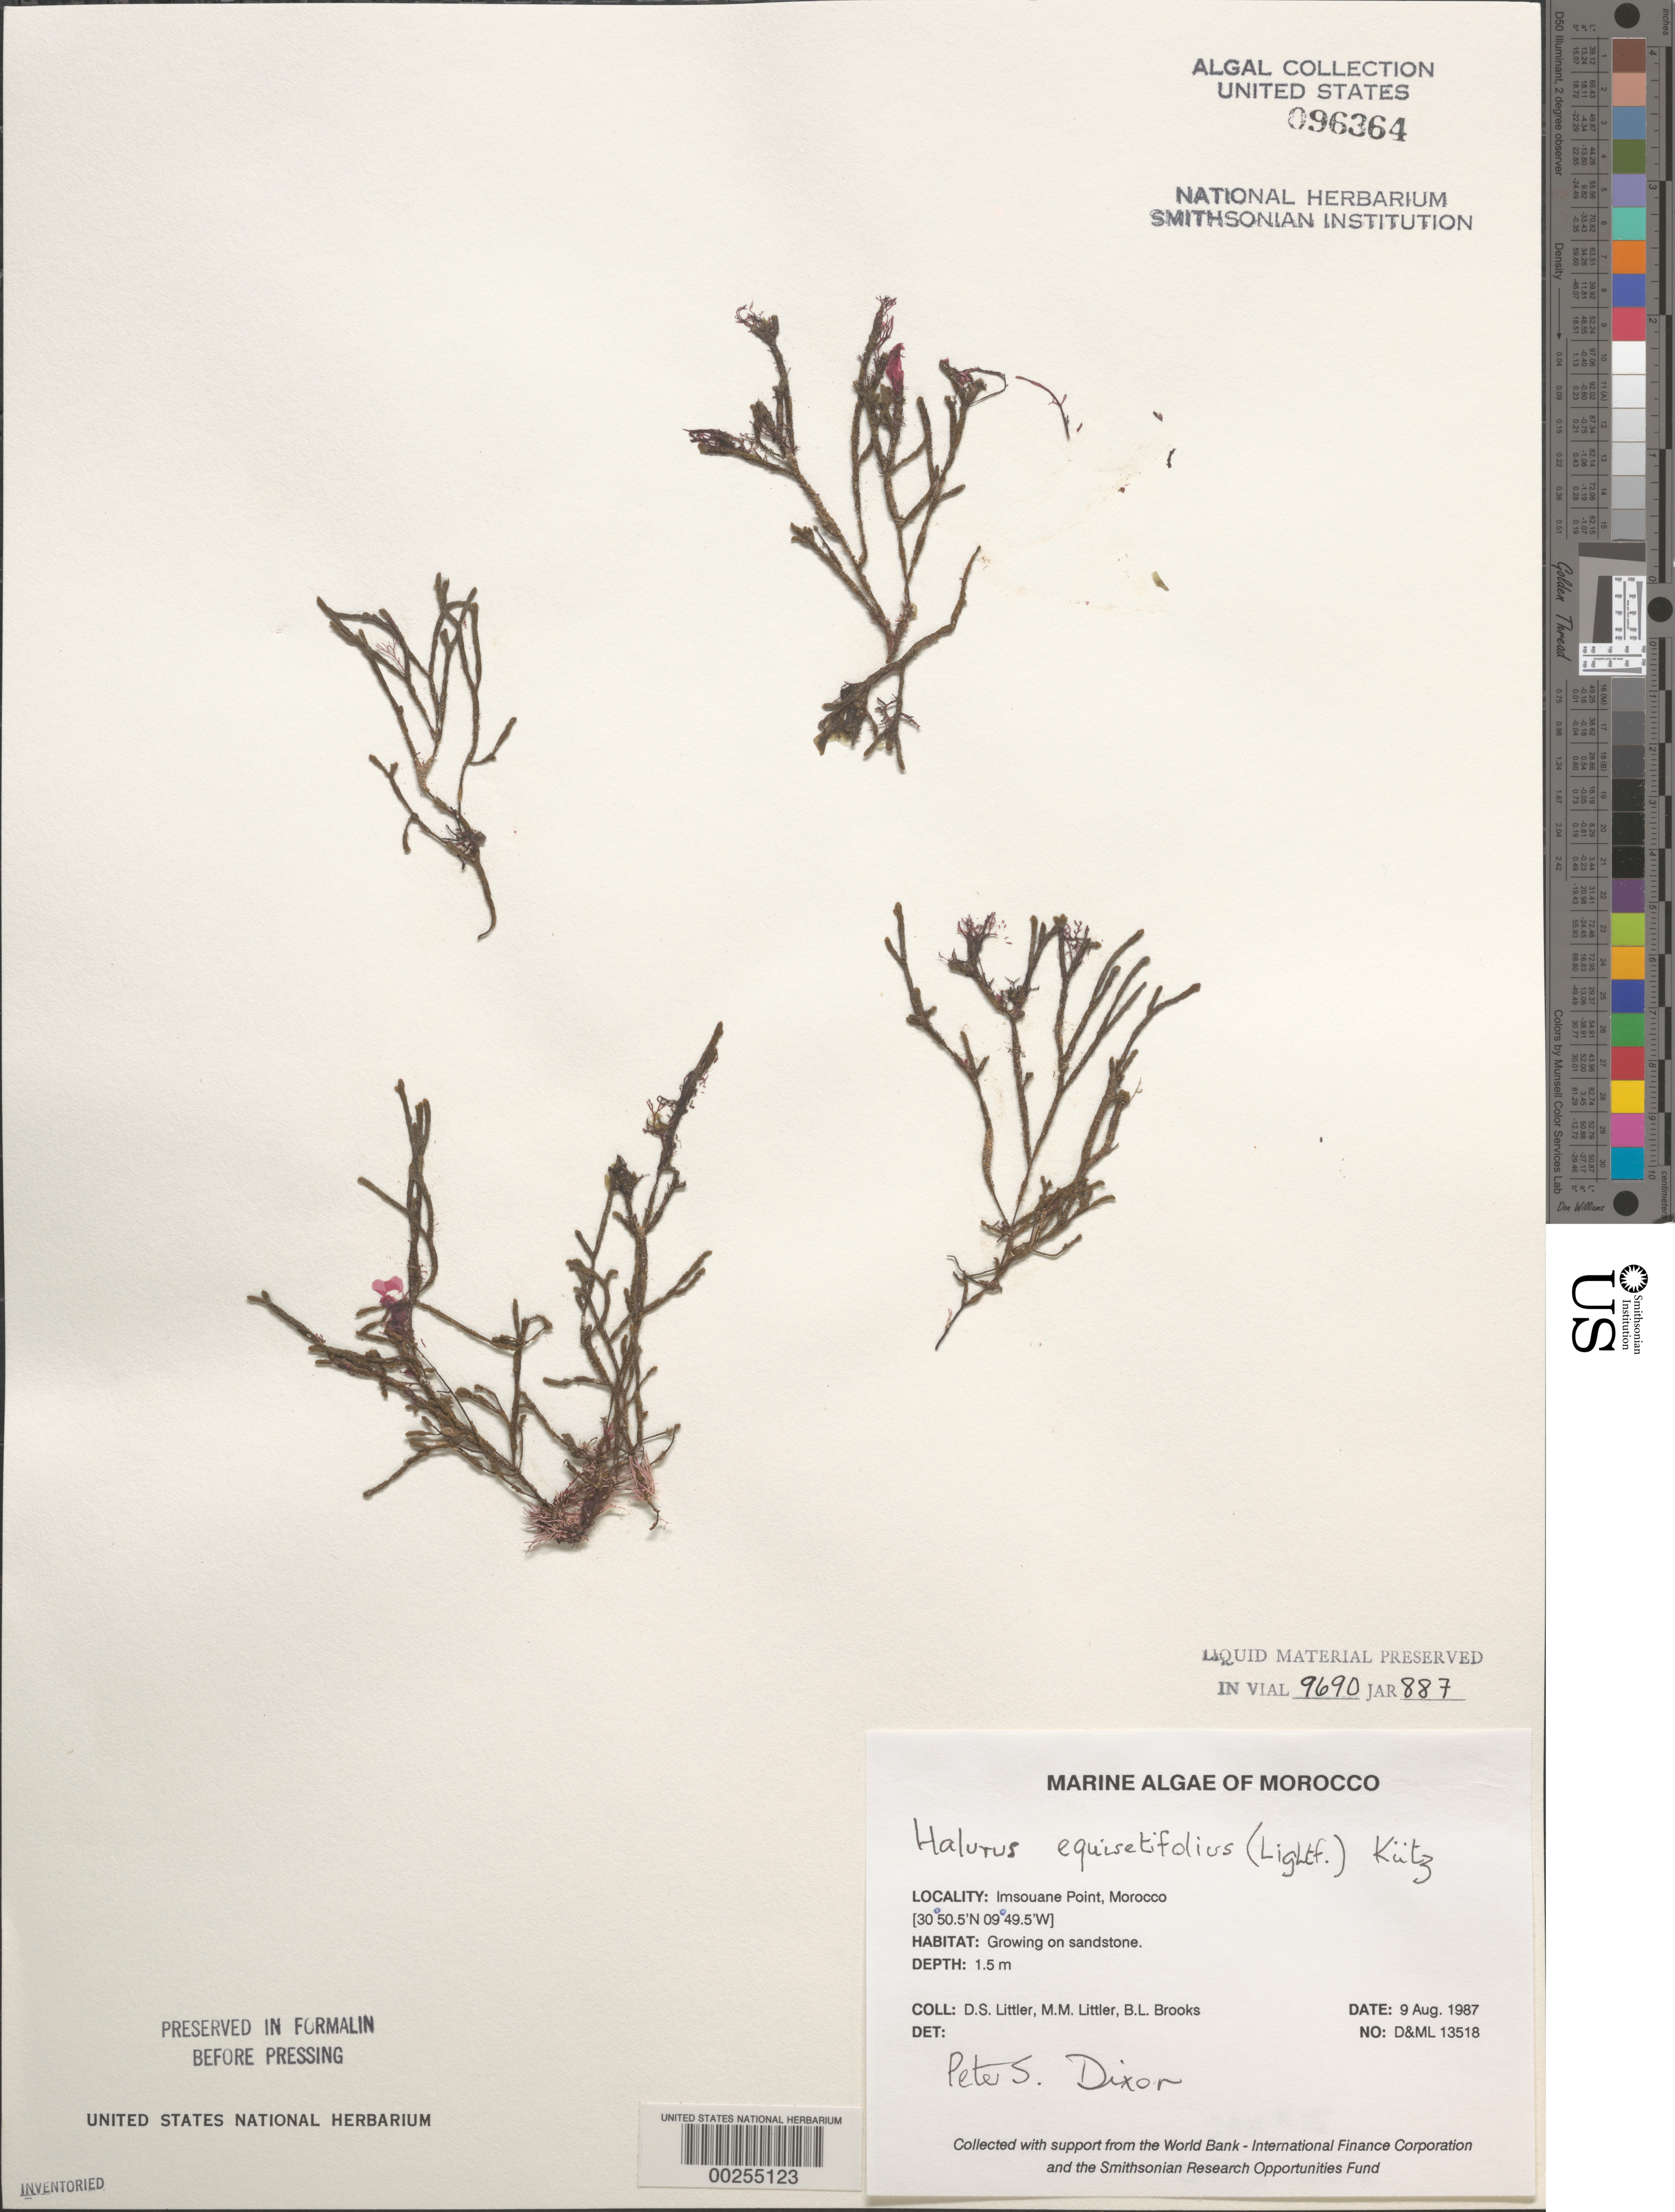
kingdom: Plantae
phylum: Rhodophyta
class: Florideophyceae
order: Ceramiales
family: Wrangeliaceae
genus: Halurus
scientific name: Halurus equisetifolius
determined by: Dixon, P. S.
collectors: D. S. Littler, M. M. Littler & B. Brooks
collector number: D&ML 13518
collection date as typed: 09 Aug 1987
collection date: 1987-08-09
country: Morocco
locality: Imsouane Point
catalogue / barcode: US 96364